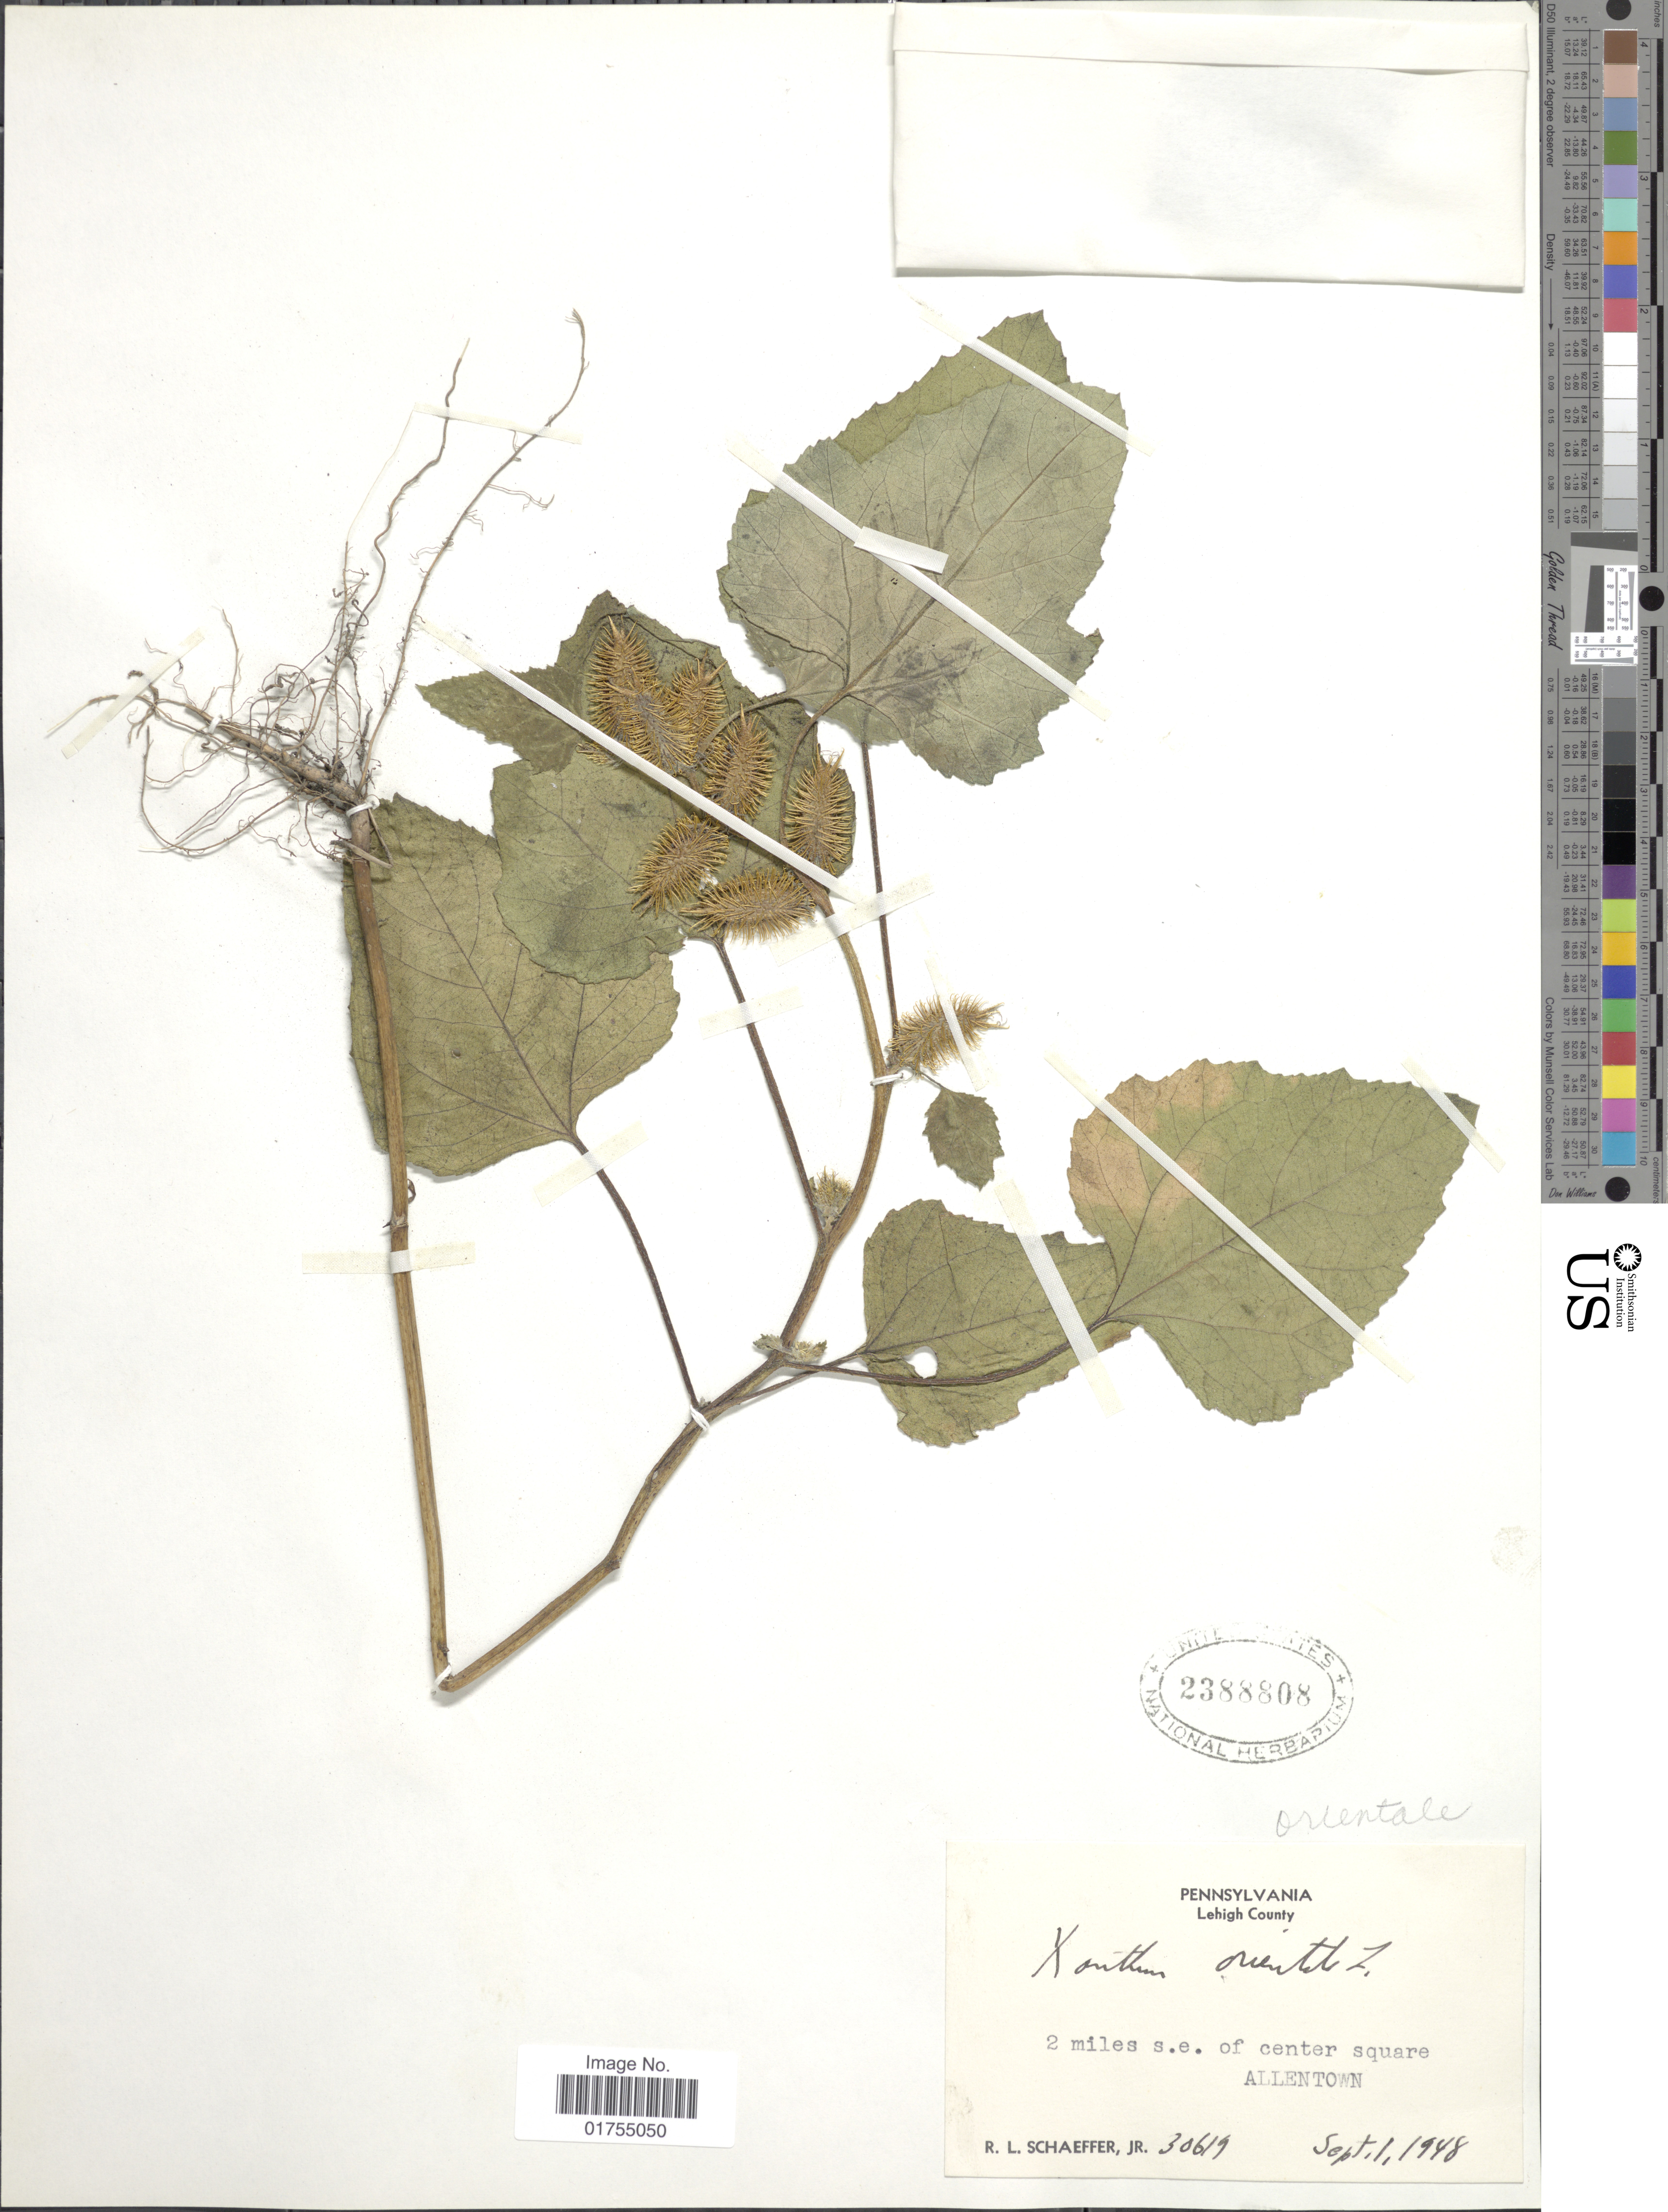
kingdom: Plantae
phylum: Tracheophyta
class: Magnoliopsida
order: Asterales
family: Asteraceae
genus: Xanthium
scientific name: Xanthium orientale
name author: L.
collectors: R. L. Schaeffer Jr.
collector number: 30619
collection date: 1948-09-01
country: United States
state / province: Pennsylvania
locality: Lehigh County. 2 miles s.e. of center square Allentown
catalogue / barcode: US 2388808